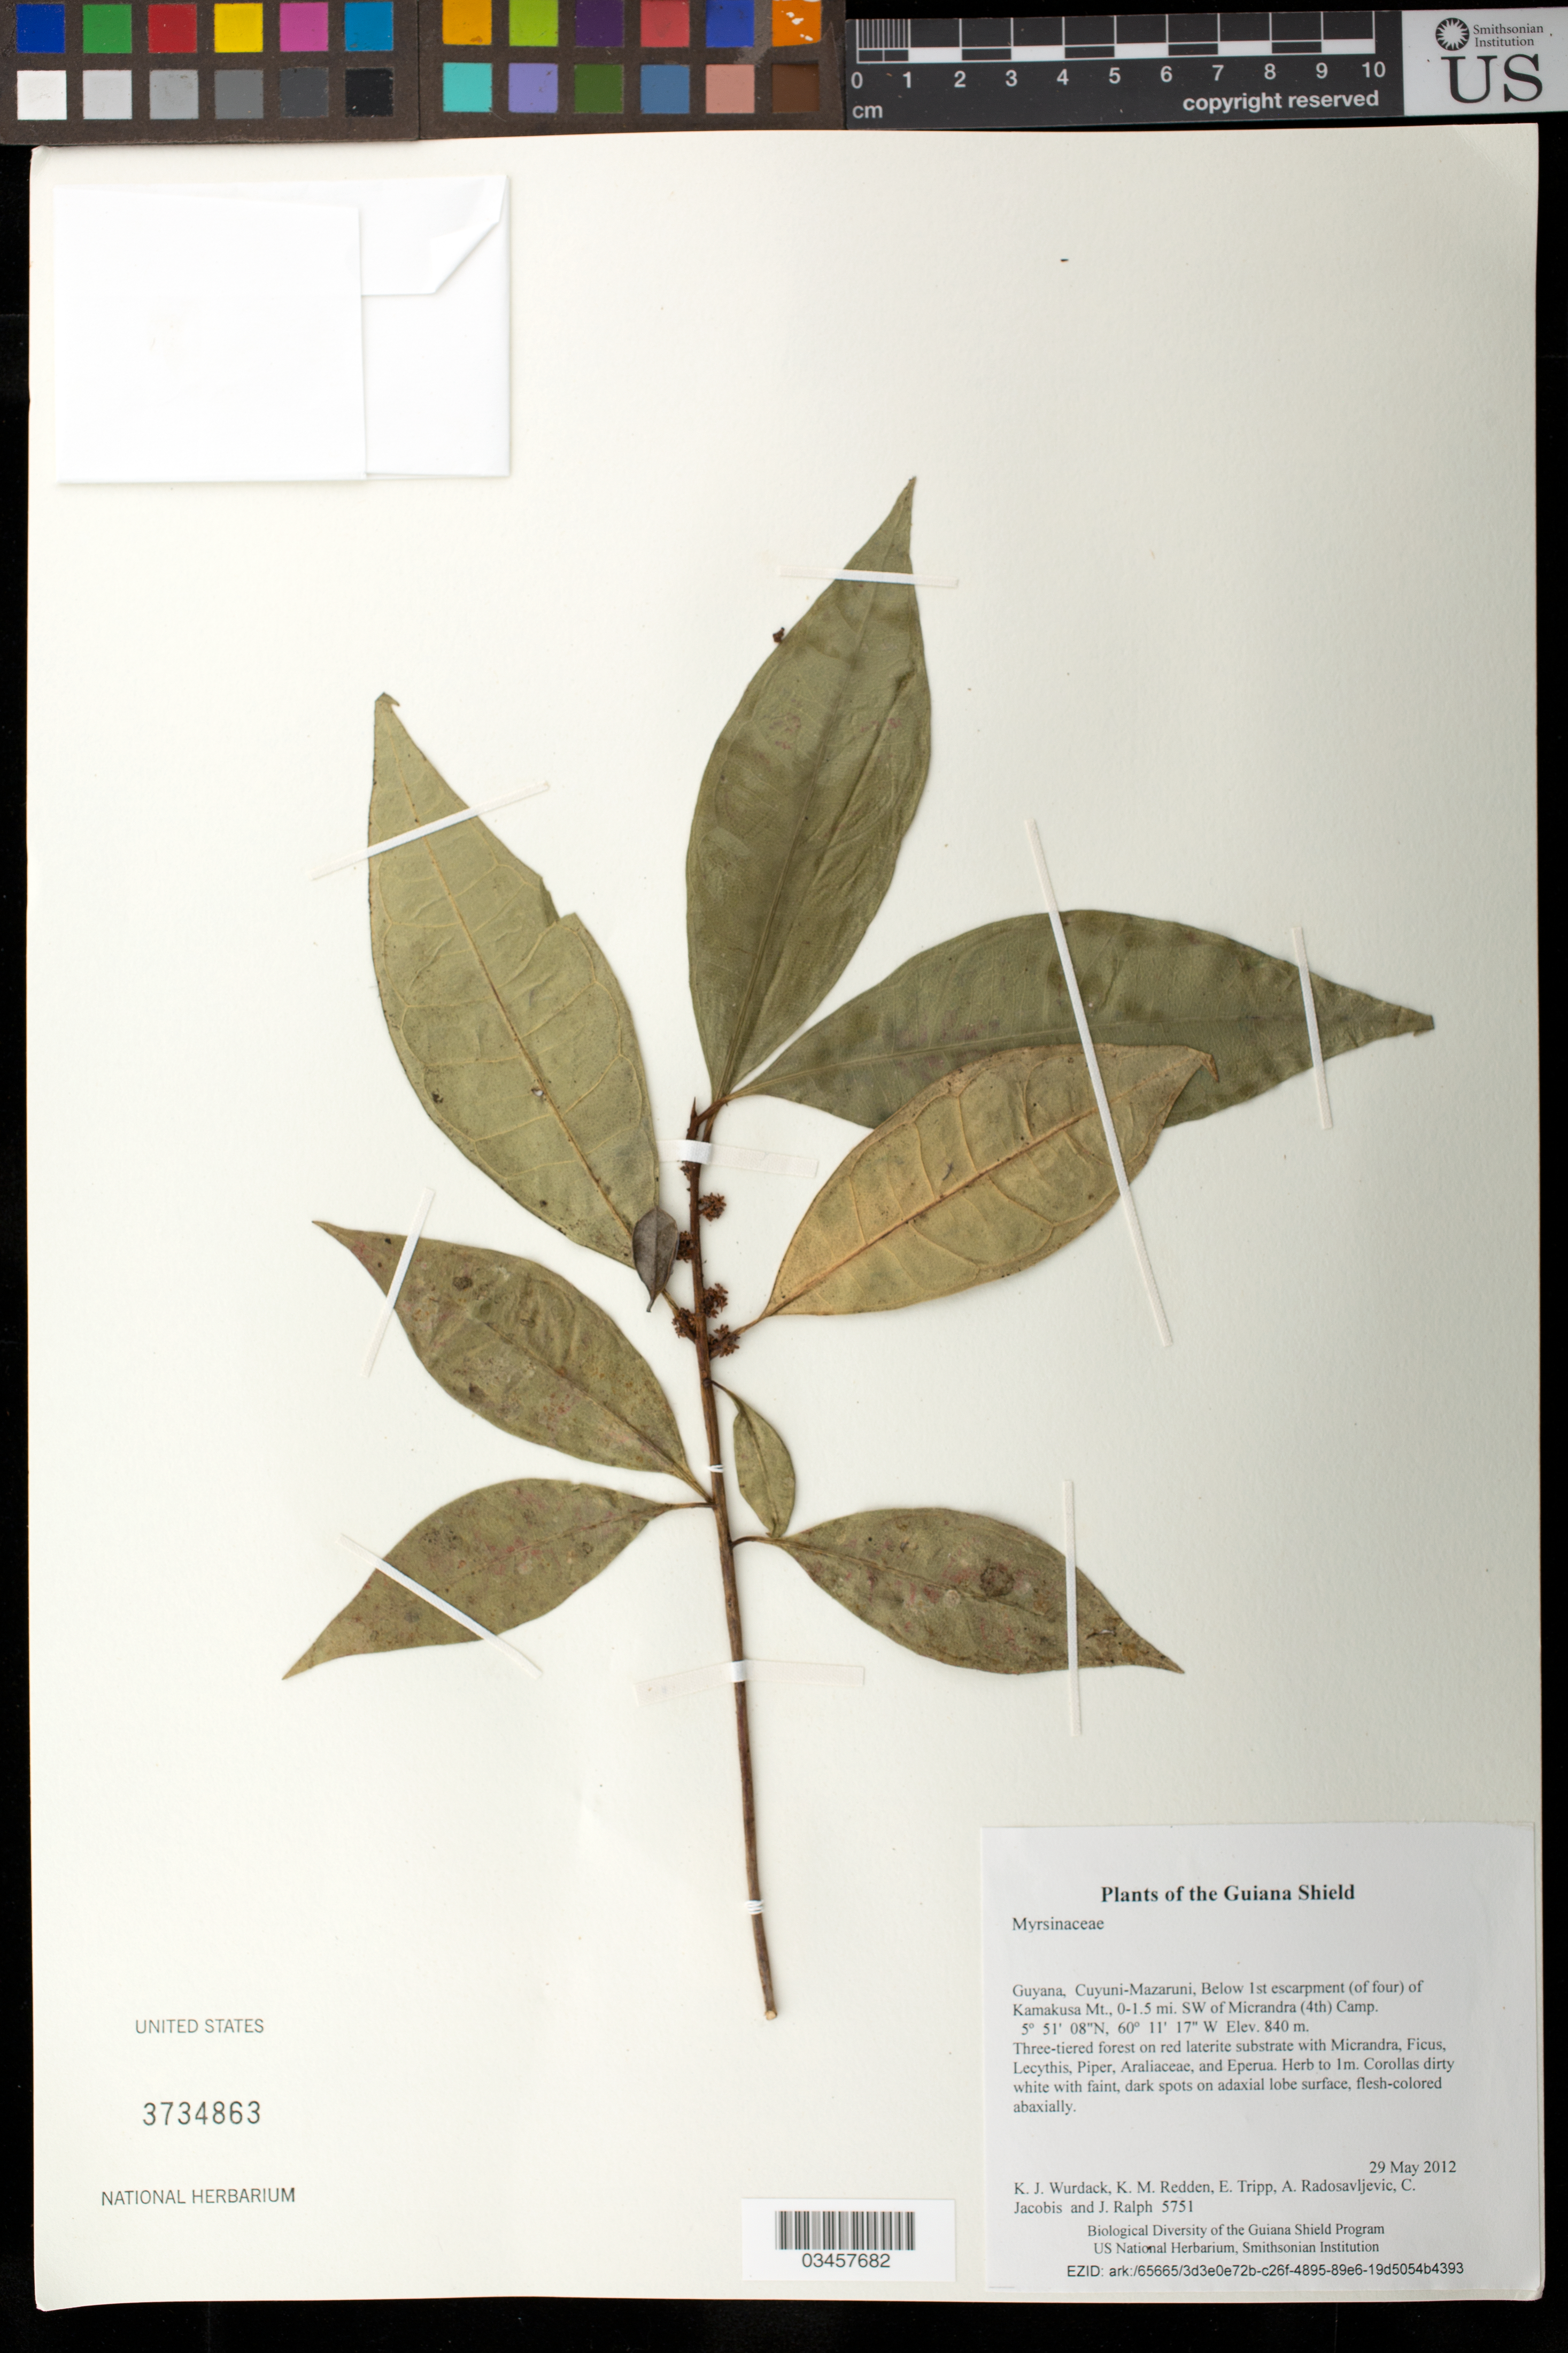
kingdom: Plantae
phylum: Tracheophyta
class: Magnoliopsida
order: Ericales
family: Primulaceae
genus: Cybianthus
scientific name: Cybianthus pakaraimae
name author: Pipoly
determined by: Pipoly, J. J.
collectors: K. Wurdack, K. M. Redden, E. Tripp, A. Radosavljevic, C. Jacobis & J. Ralph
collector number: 5751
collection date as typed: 29 May 2012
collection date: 2012-05-29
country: Guyana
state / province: Cuyuni-Mazaruni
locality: Below 1st escarpment (of four) of Kamakusa Mt., 0-1.5 mi. SW of Micrandra (4th) Camp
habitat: Three-tiered forest on red laterite substrate with Micrandra, Ficus, Lecythis, Piper, Araliaceae, and Eperua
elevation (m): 840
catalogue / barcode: US 3734863